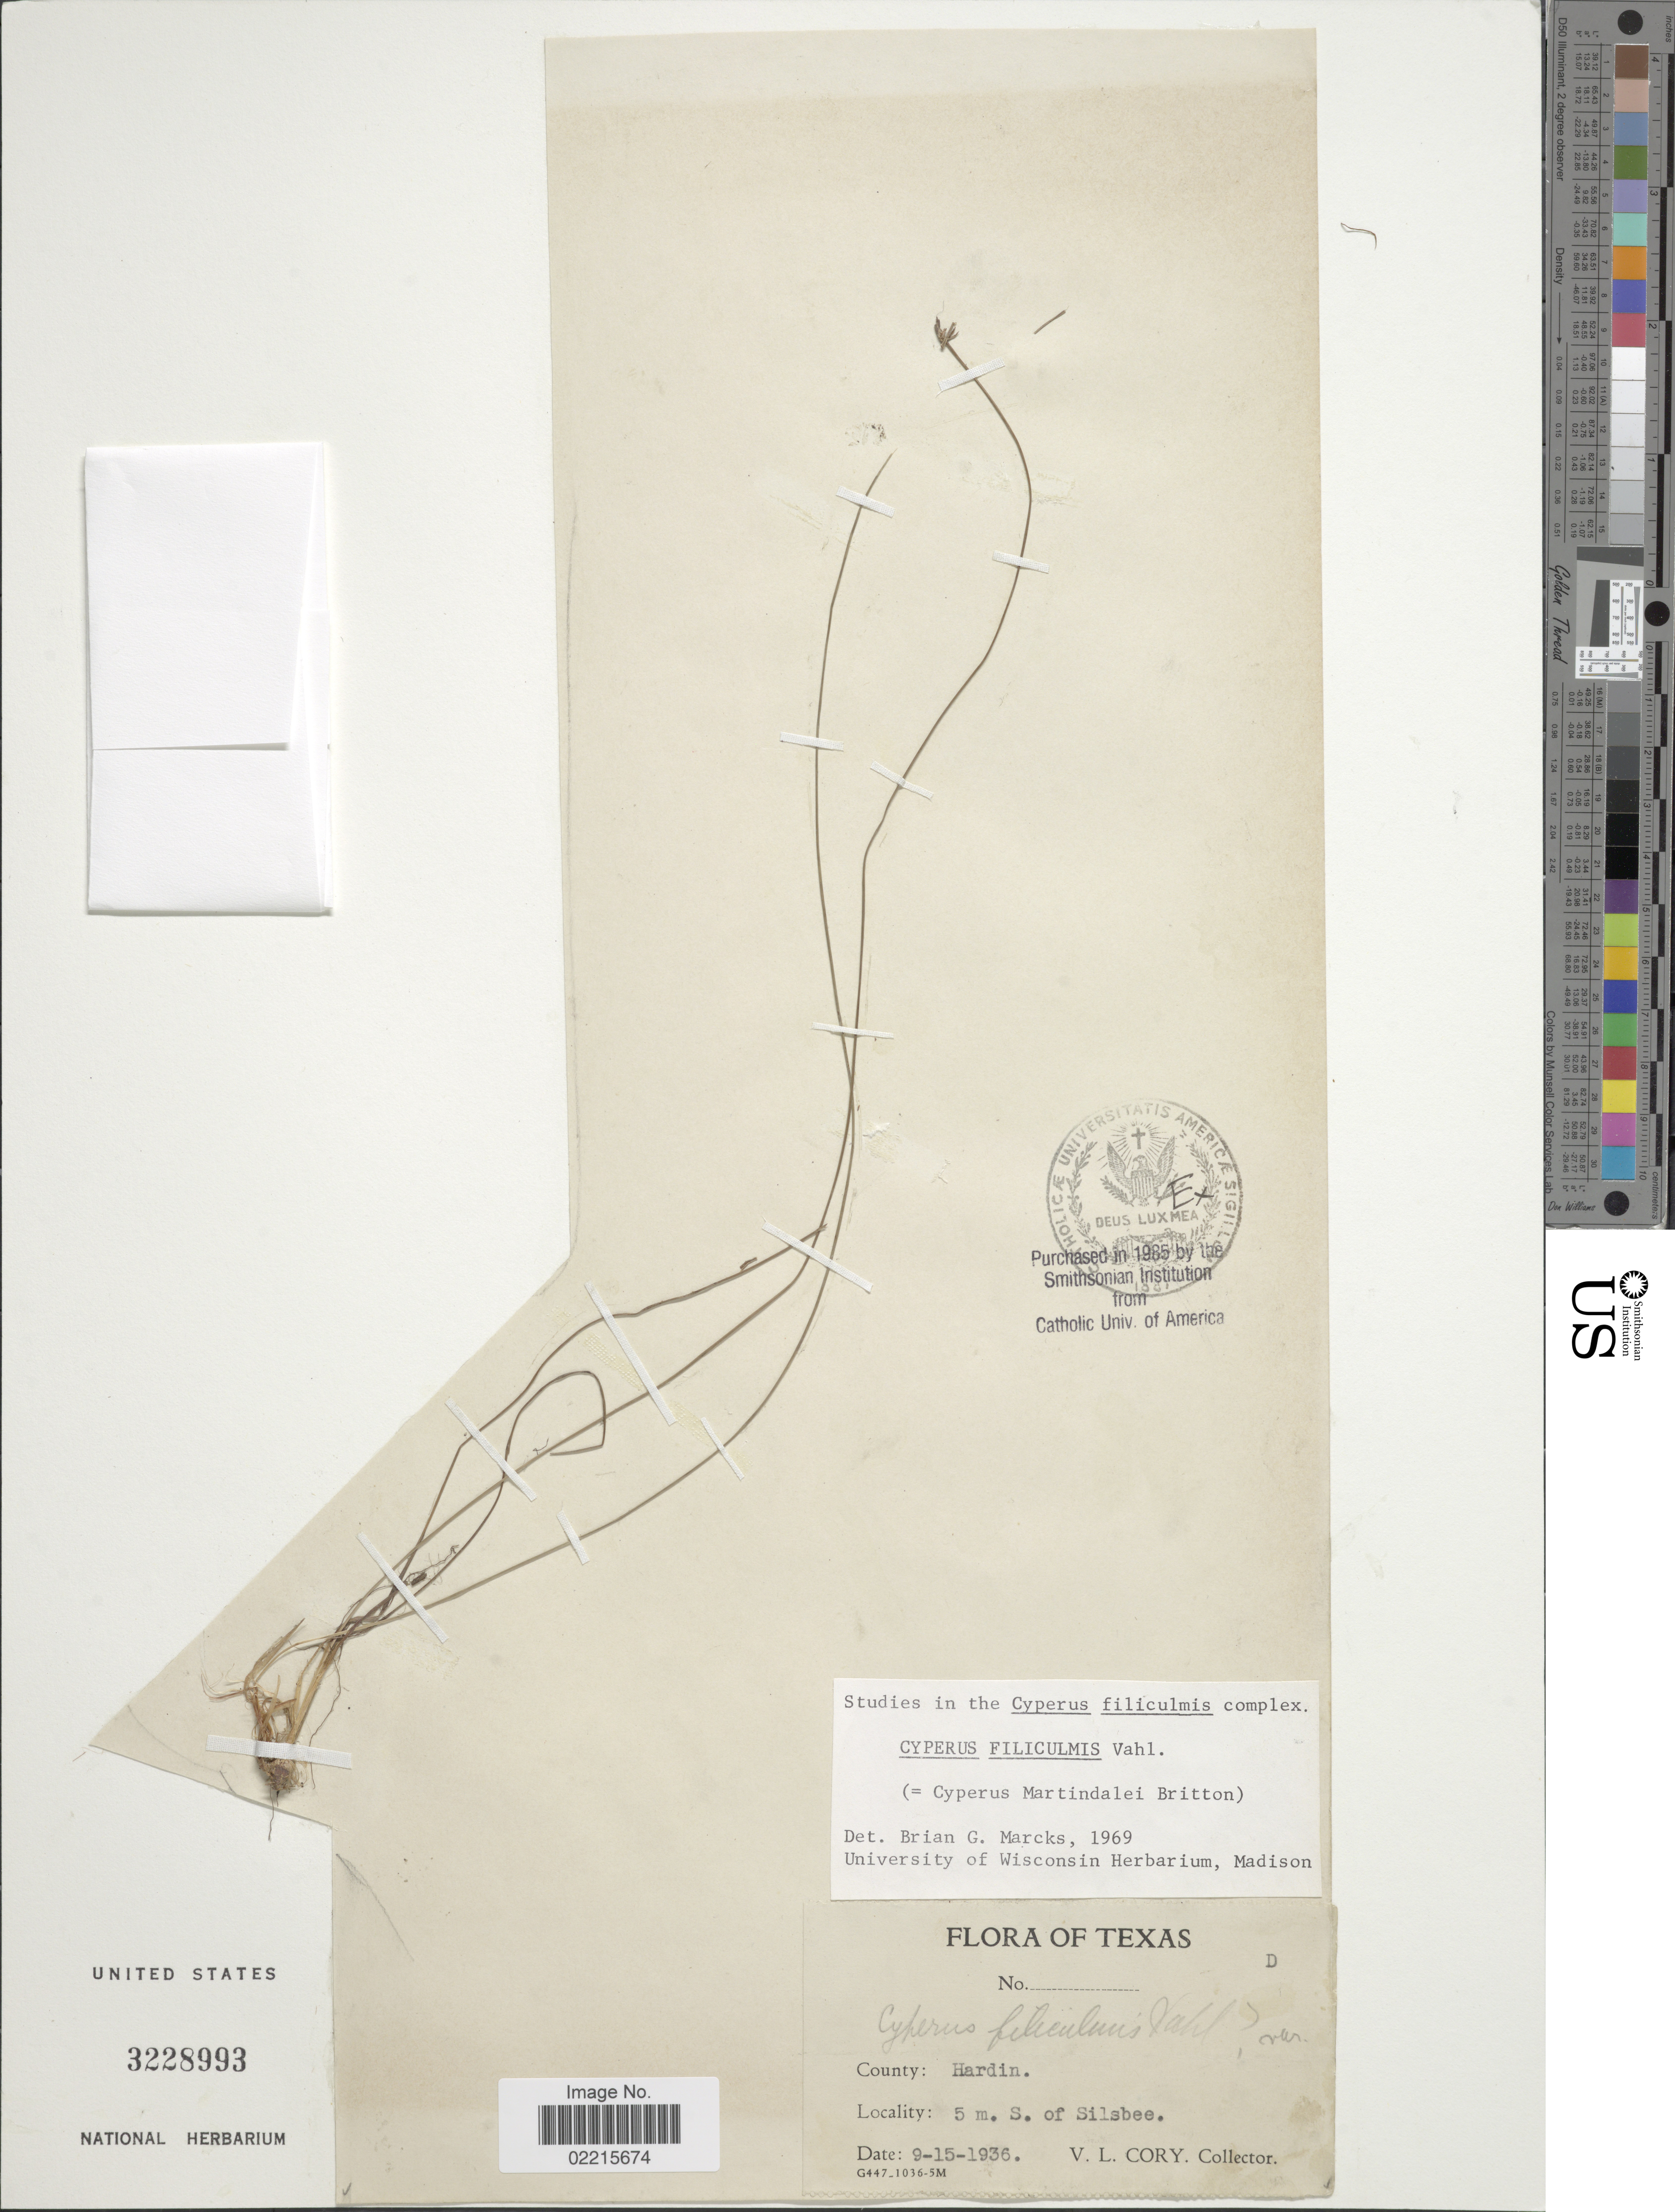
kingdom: Plantae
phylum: Tracheophyta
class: Liliopsida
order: Poales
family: Cyperaceae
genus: Cyperus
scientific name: Cyperus filiculmis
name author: Vahl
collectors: V. Cory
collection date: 1936-09-15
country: United States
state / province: Texas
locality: County: Hardin, 5 m. S. of Silsbee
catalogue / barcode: US 3228993